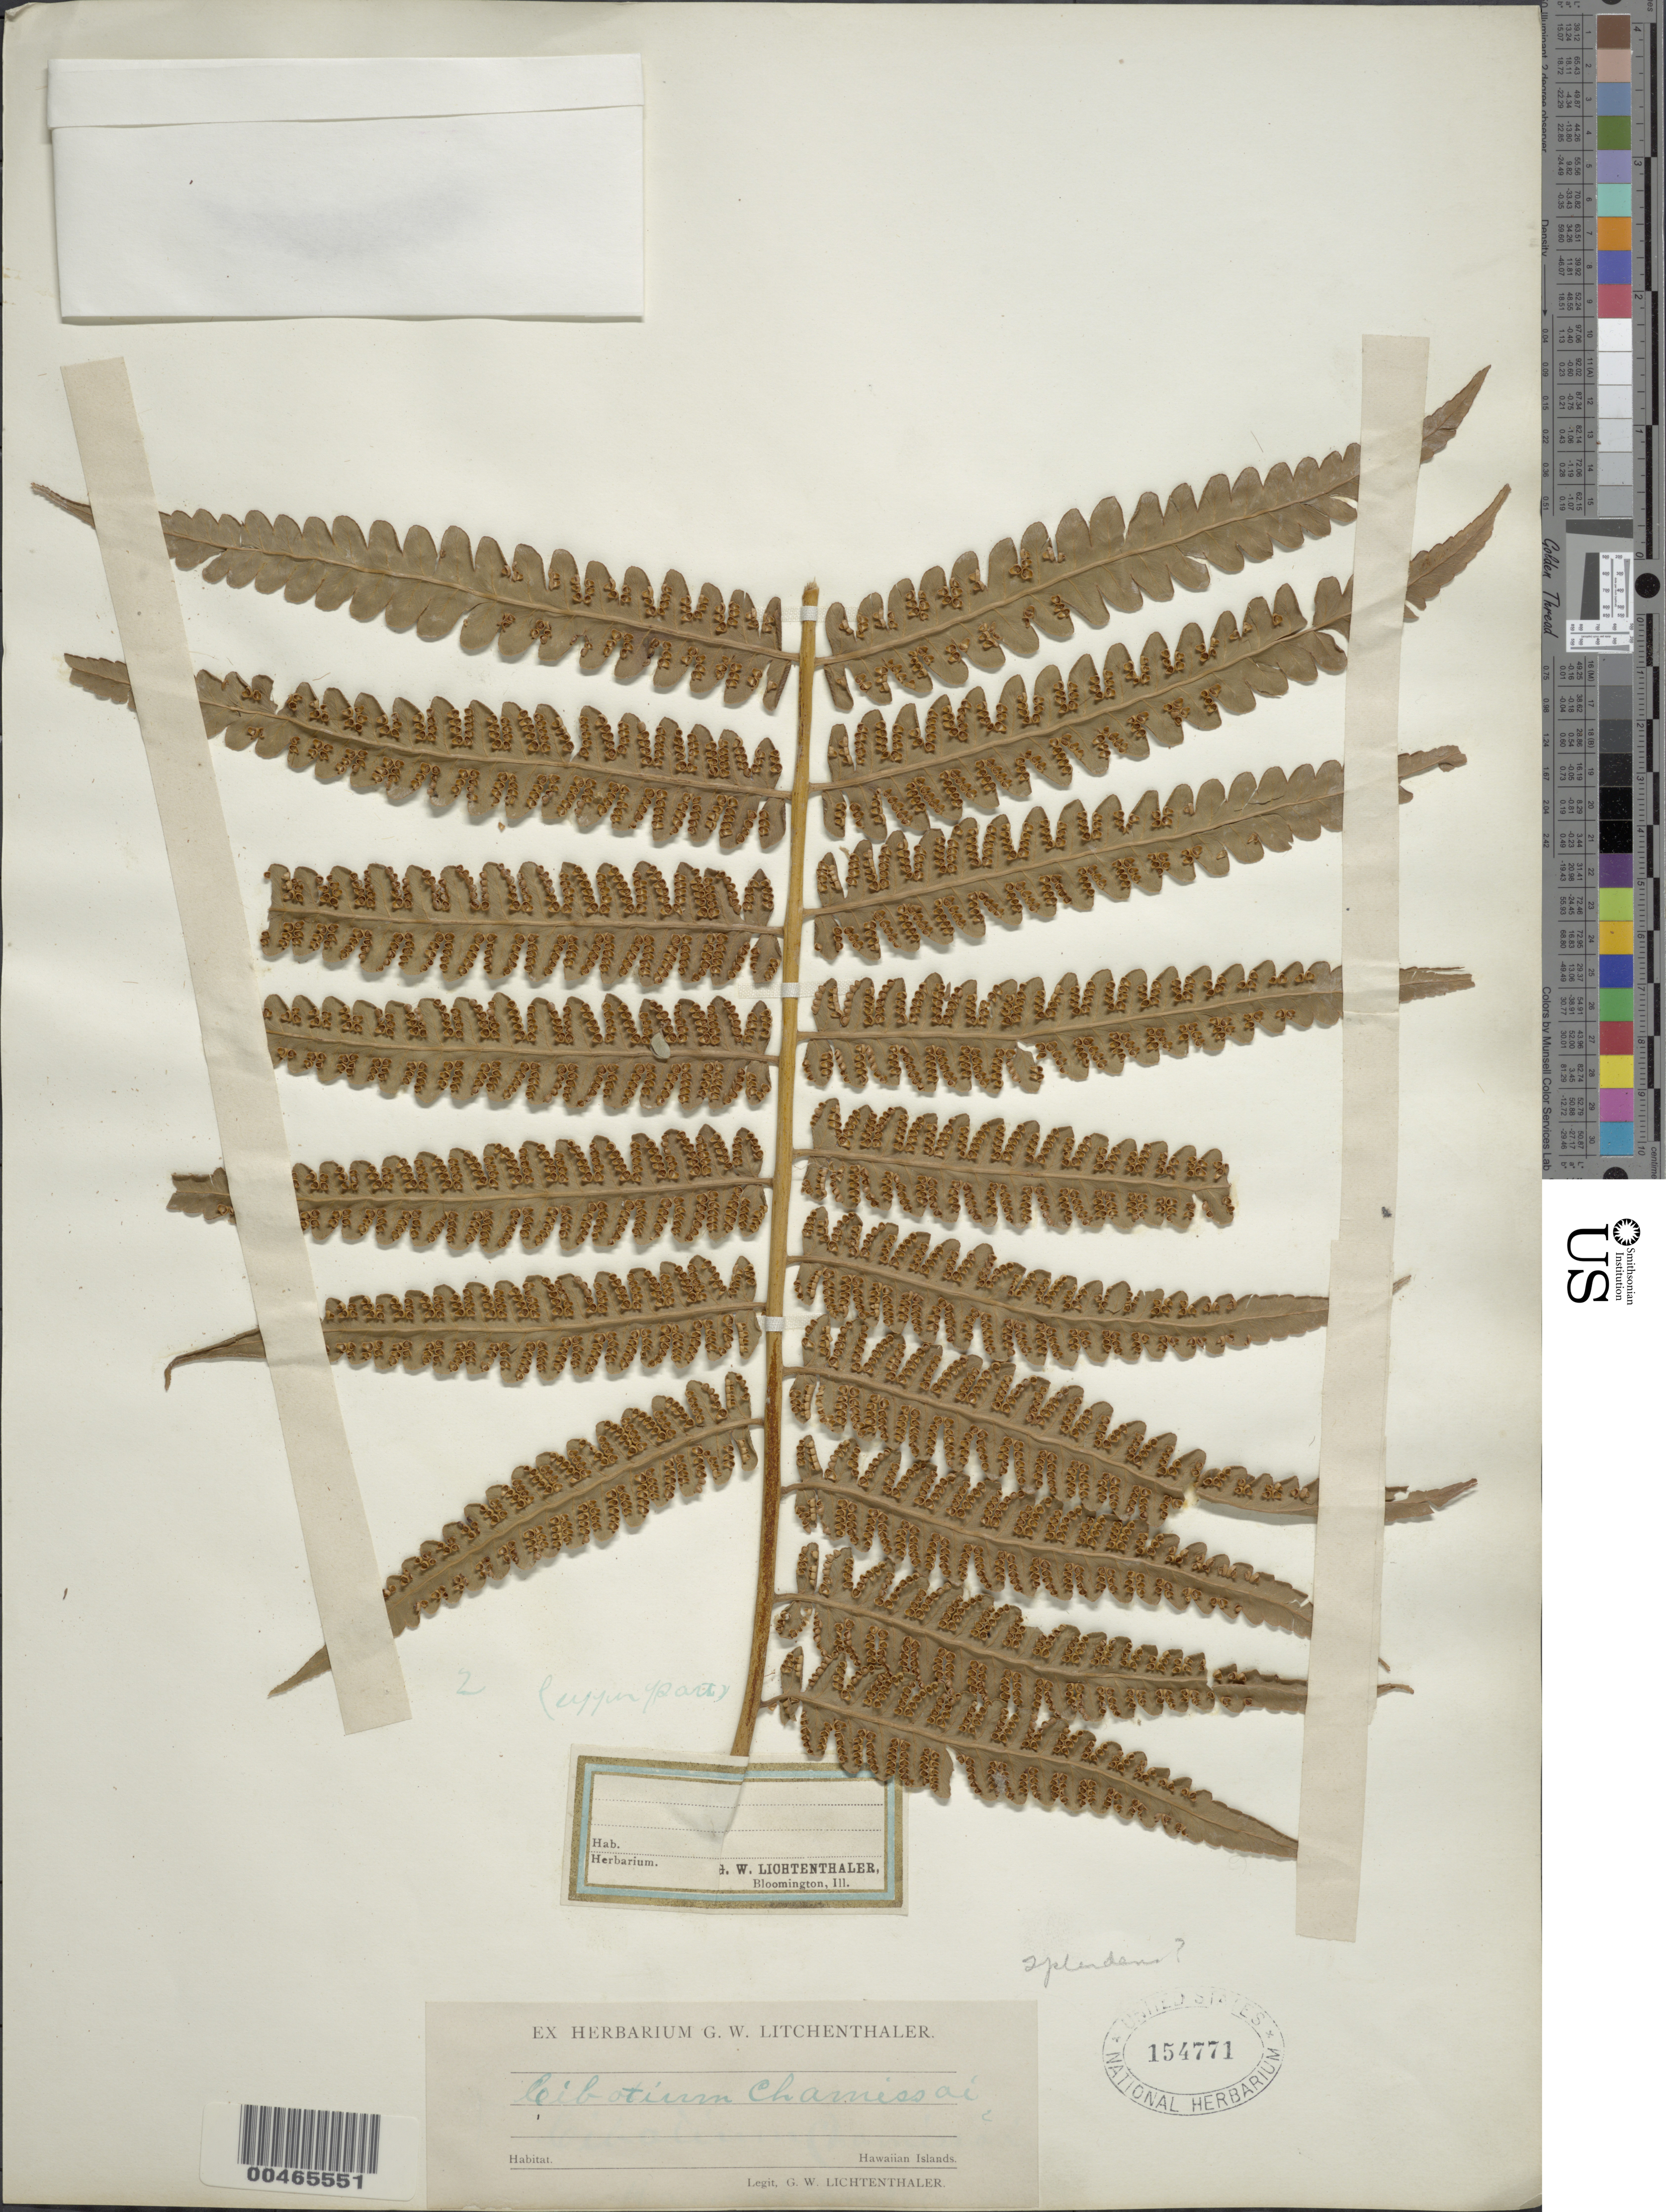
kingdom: Plantae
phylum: Tracheophyta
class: Polypodiopsida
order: Cyatheales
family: Cibotiaceae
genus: Cibotium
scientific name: Cibotium menziesii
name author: Hook.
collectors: G. Lichtenthaler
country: United States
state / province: Hawaii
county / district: Kauai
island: Kaua'i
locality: Hawaiian Islands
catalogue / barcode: US 154771